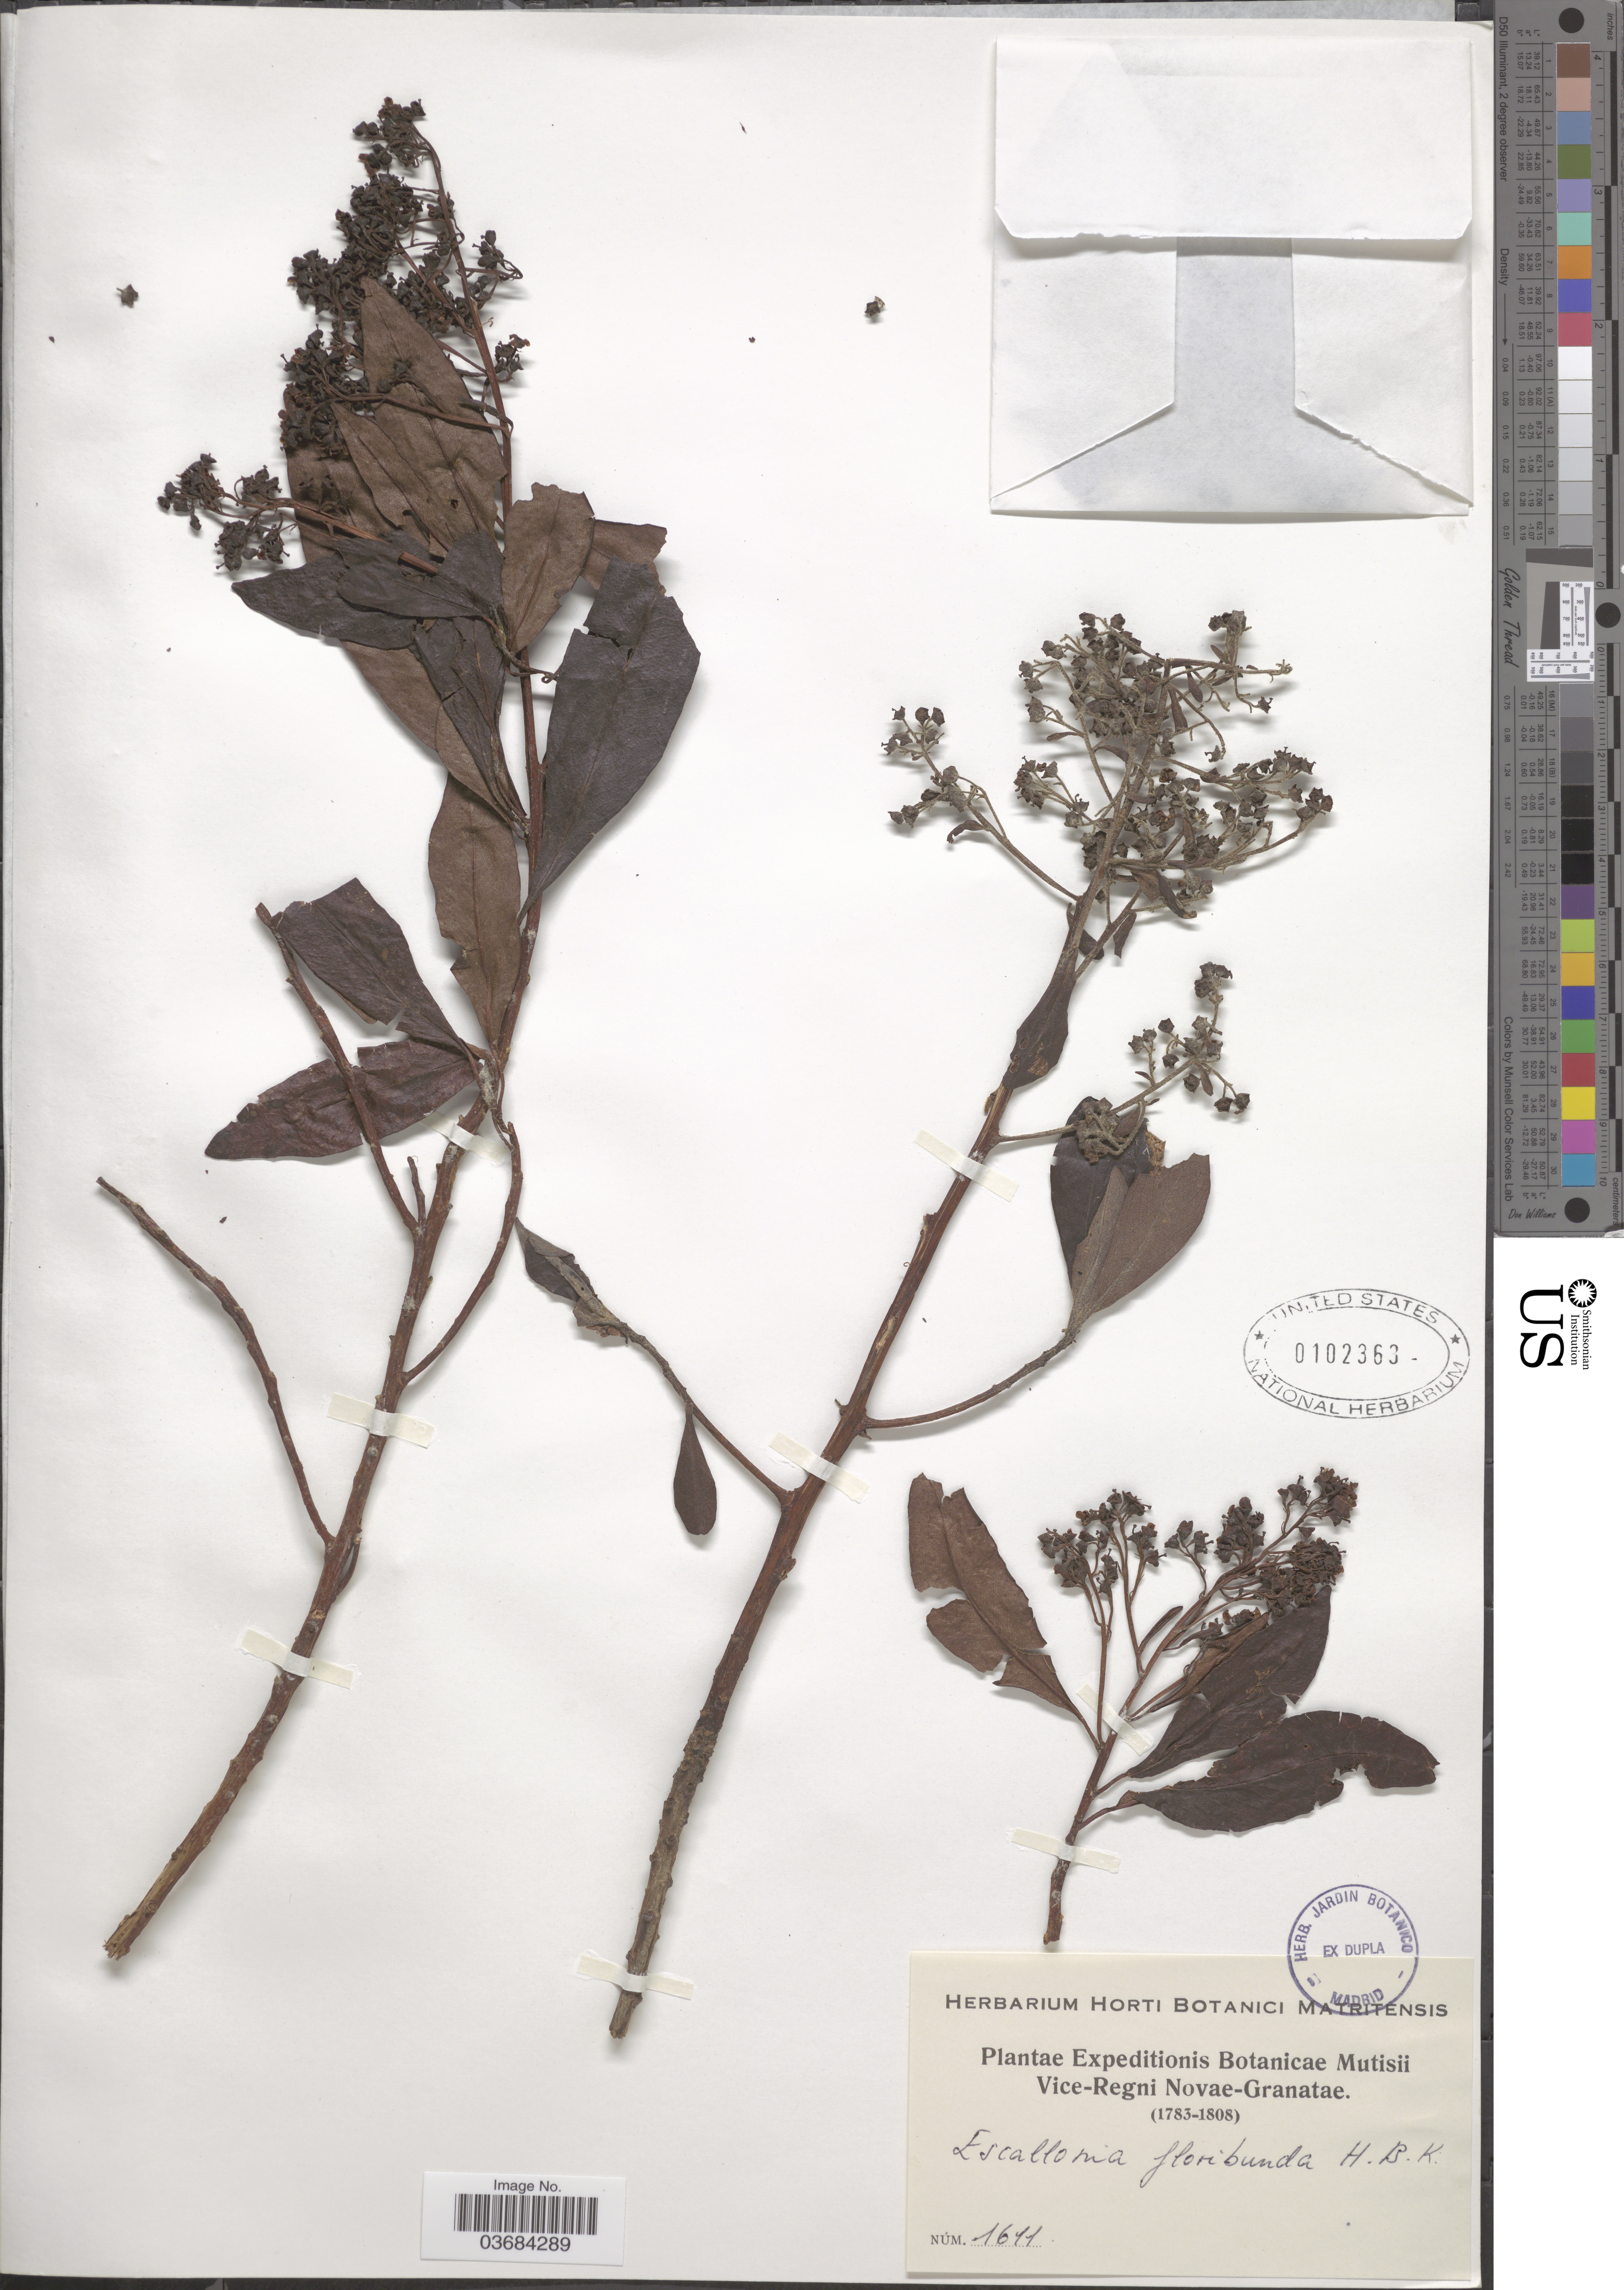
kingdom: Plantae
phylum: Tracheophyta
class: Magnoliopsida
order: Escalloniales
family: Escalloniaceae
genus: Escallonia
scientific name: Escallonia floribunda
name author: Kunth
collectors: Expeditions Botanicae Mutisii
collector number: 1611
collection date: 1783/1808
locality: Vice Regnii Novae-Granatae.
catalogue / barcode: US 102363